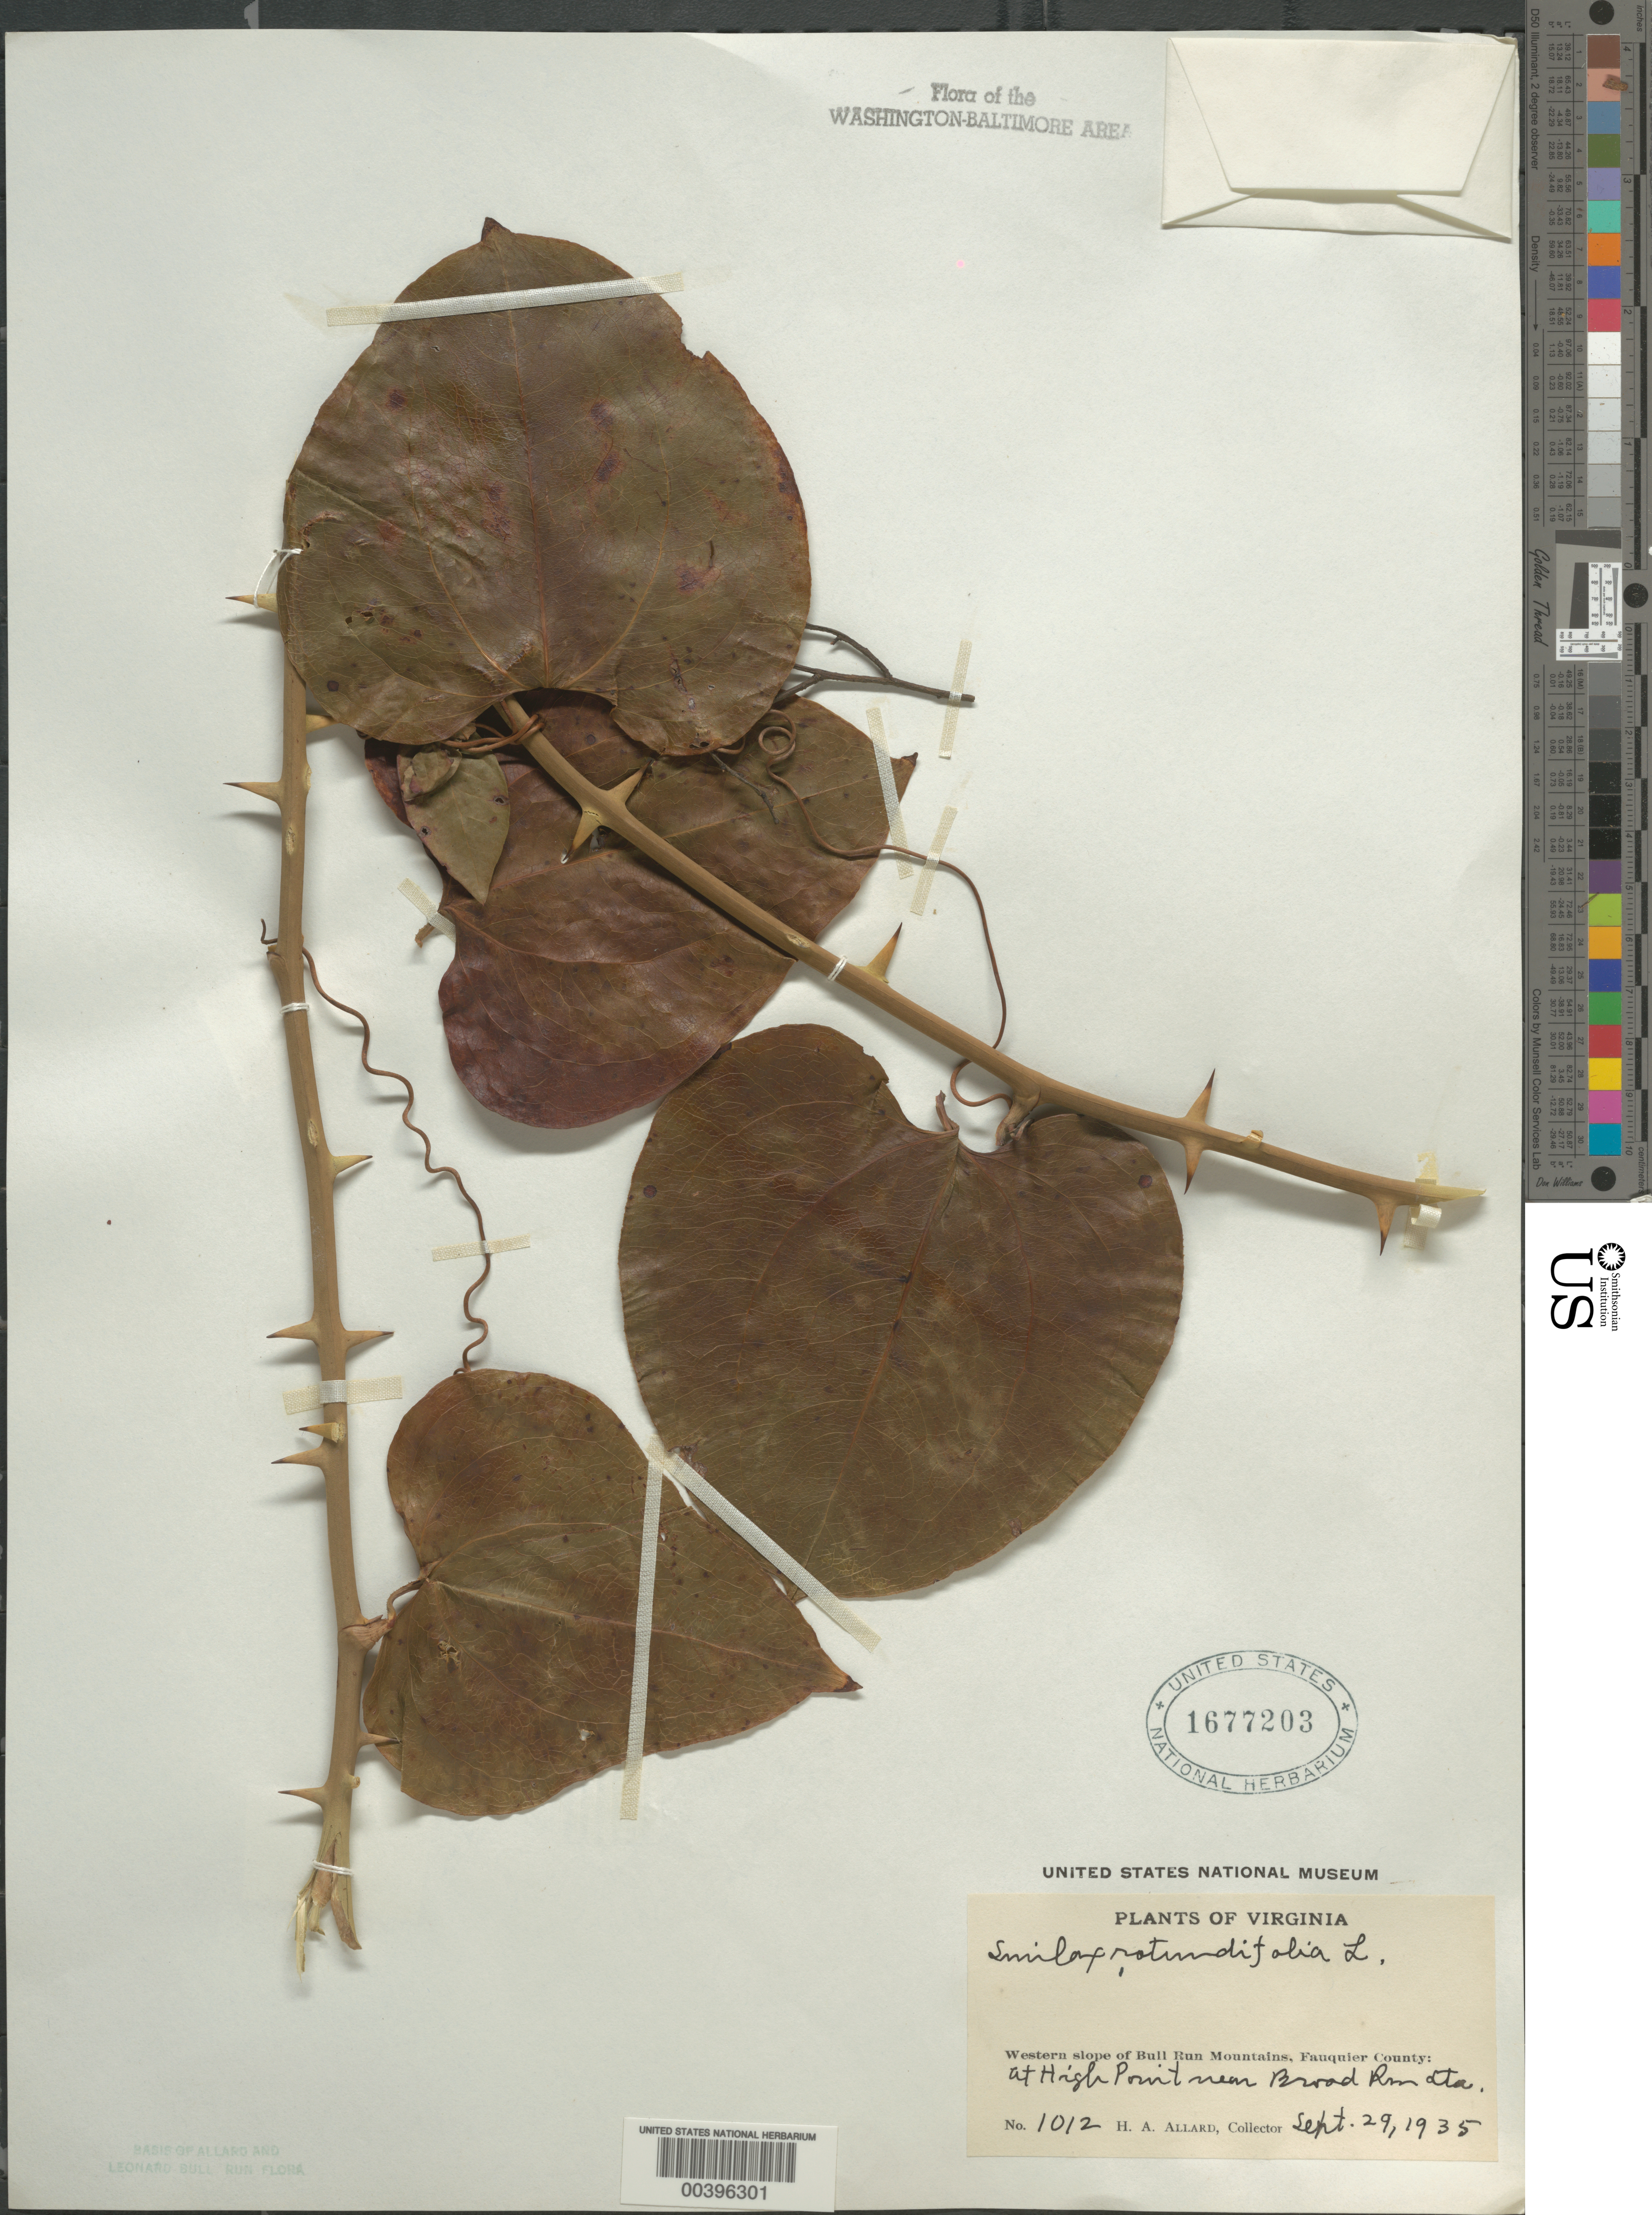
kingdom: Plantae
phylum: Tracheophyta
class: Liliopsida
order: Liliales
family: Smilacaceae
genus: Smilax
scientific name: Smilax rotundifolia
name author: L.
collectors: H. A. Allard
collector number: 1012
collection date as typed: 29 Sep 1935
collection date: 1935-09-29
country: United States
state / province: Virginia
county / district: Fauquier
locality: High Point Cliffs, north of Beverly Mill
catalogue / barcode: US 1677203